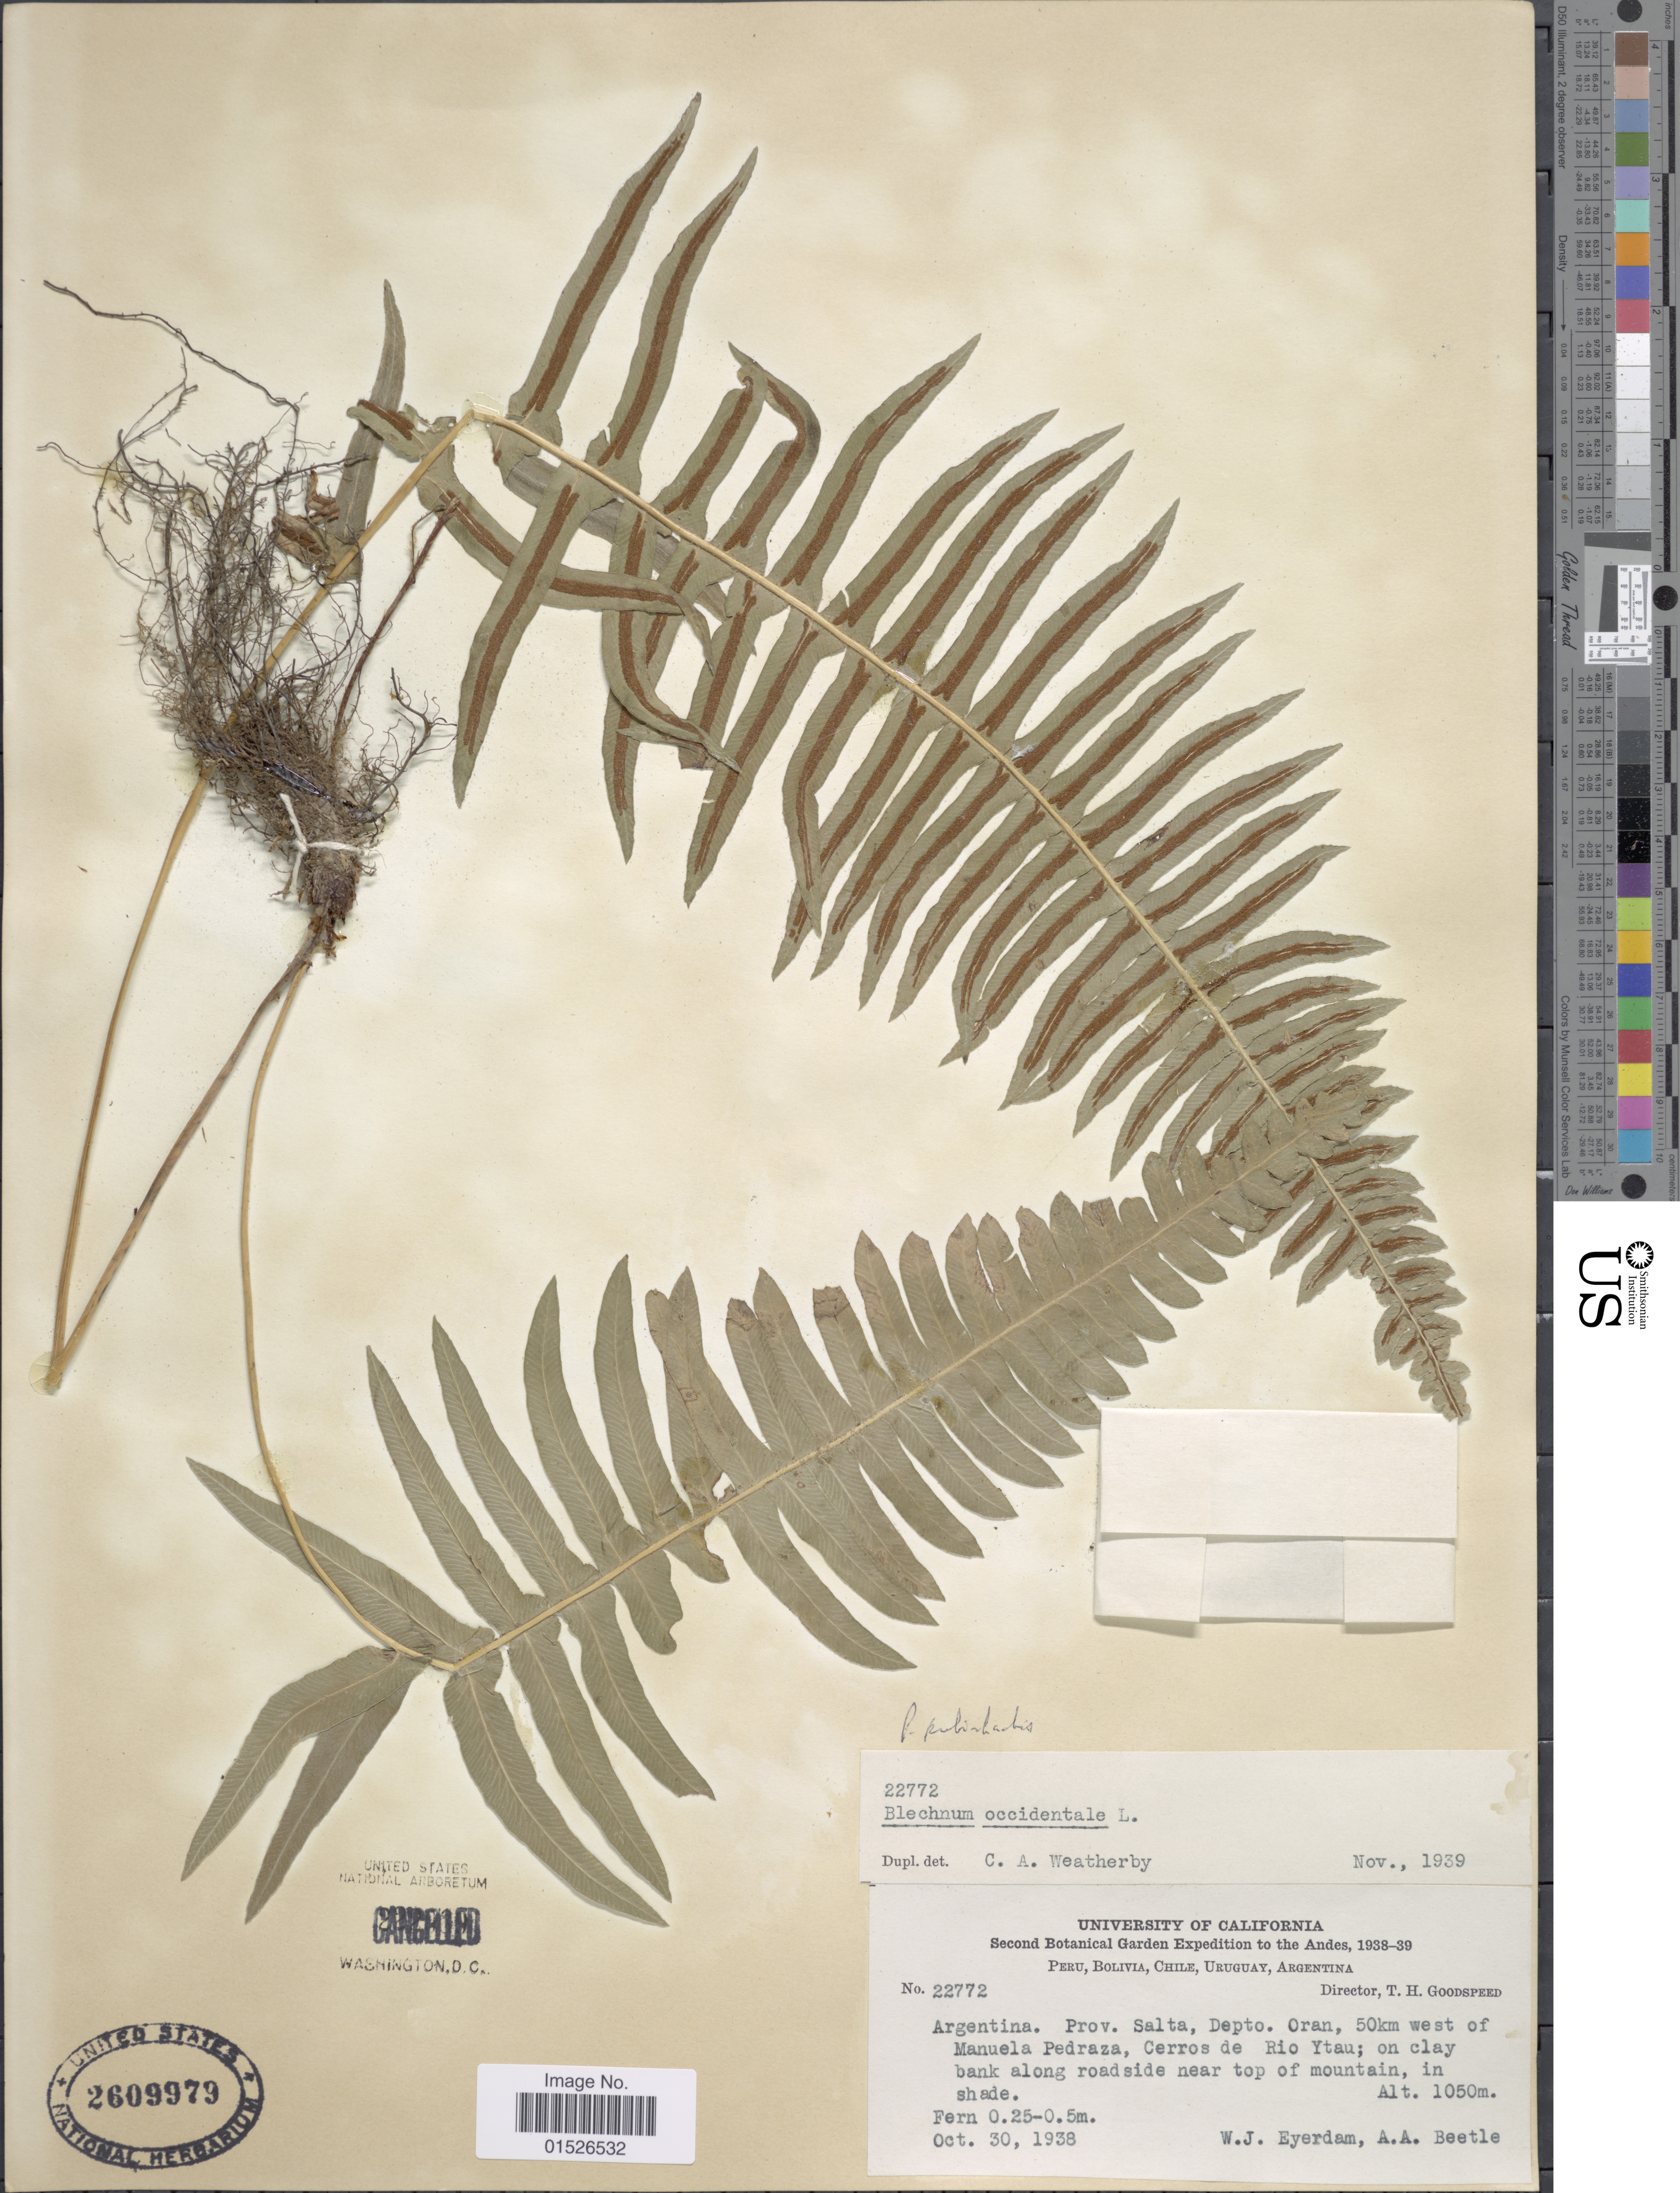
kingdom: Plantae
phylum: Tracheophyta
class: Polypodiopsida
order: Polypodiales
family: Blechnaceae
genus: Blechnum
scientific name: Blechnum occidentale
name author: L.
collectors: W. J. Eyerdam & A. A. Beetle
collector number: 22772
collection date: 1938-10-30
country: Argentina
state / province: Salta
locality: Argentina, Prov. Salta, Depto. Oran, 50 km west of Manuela Pedraza, Cerros de Rio Ytau.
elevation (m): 1050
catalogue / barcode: US 2609979